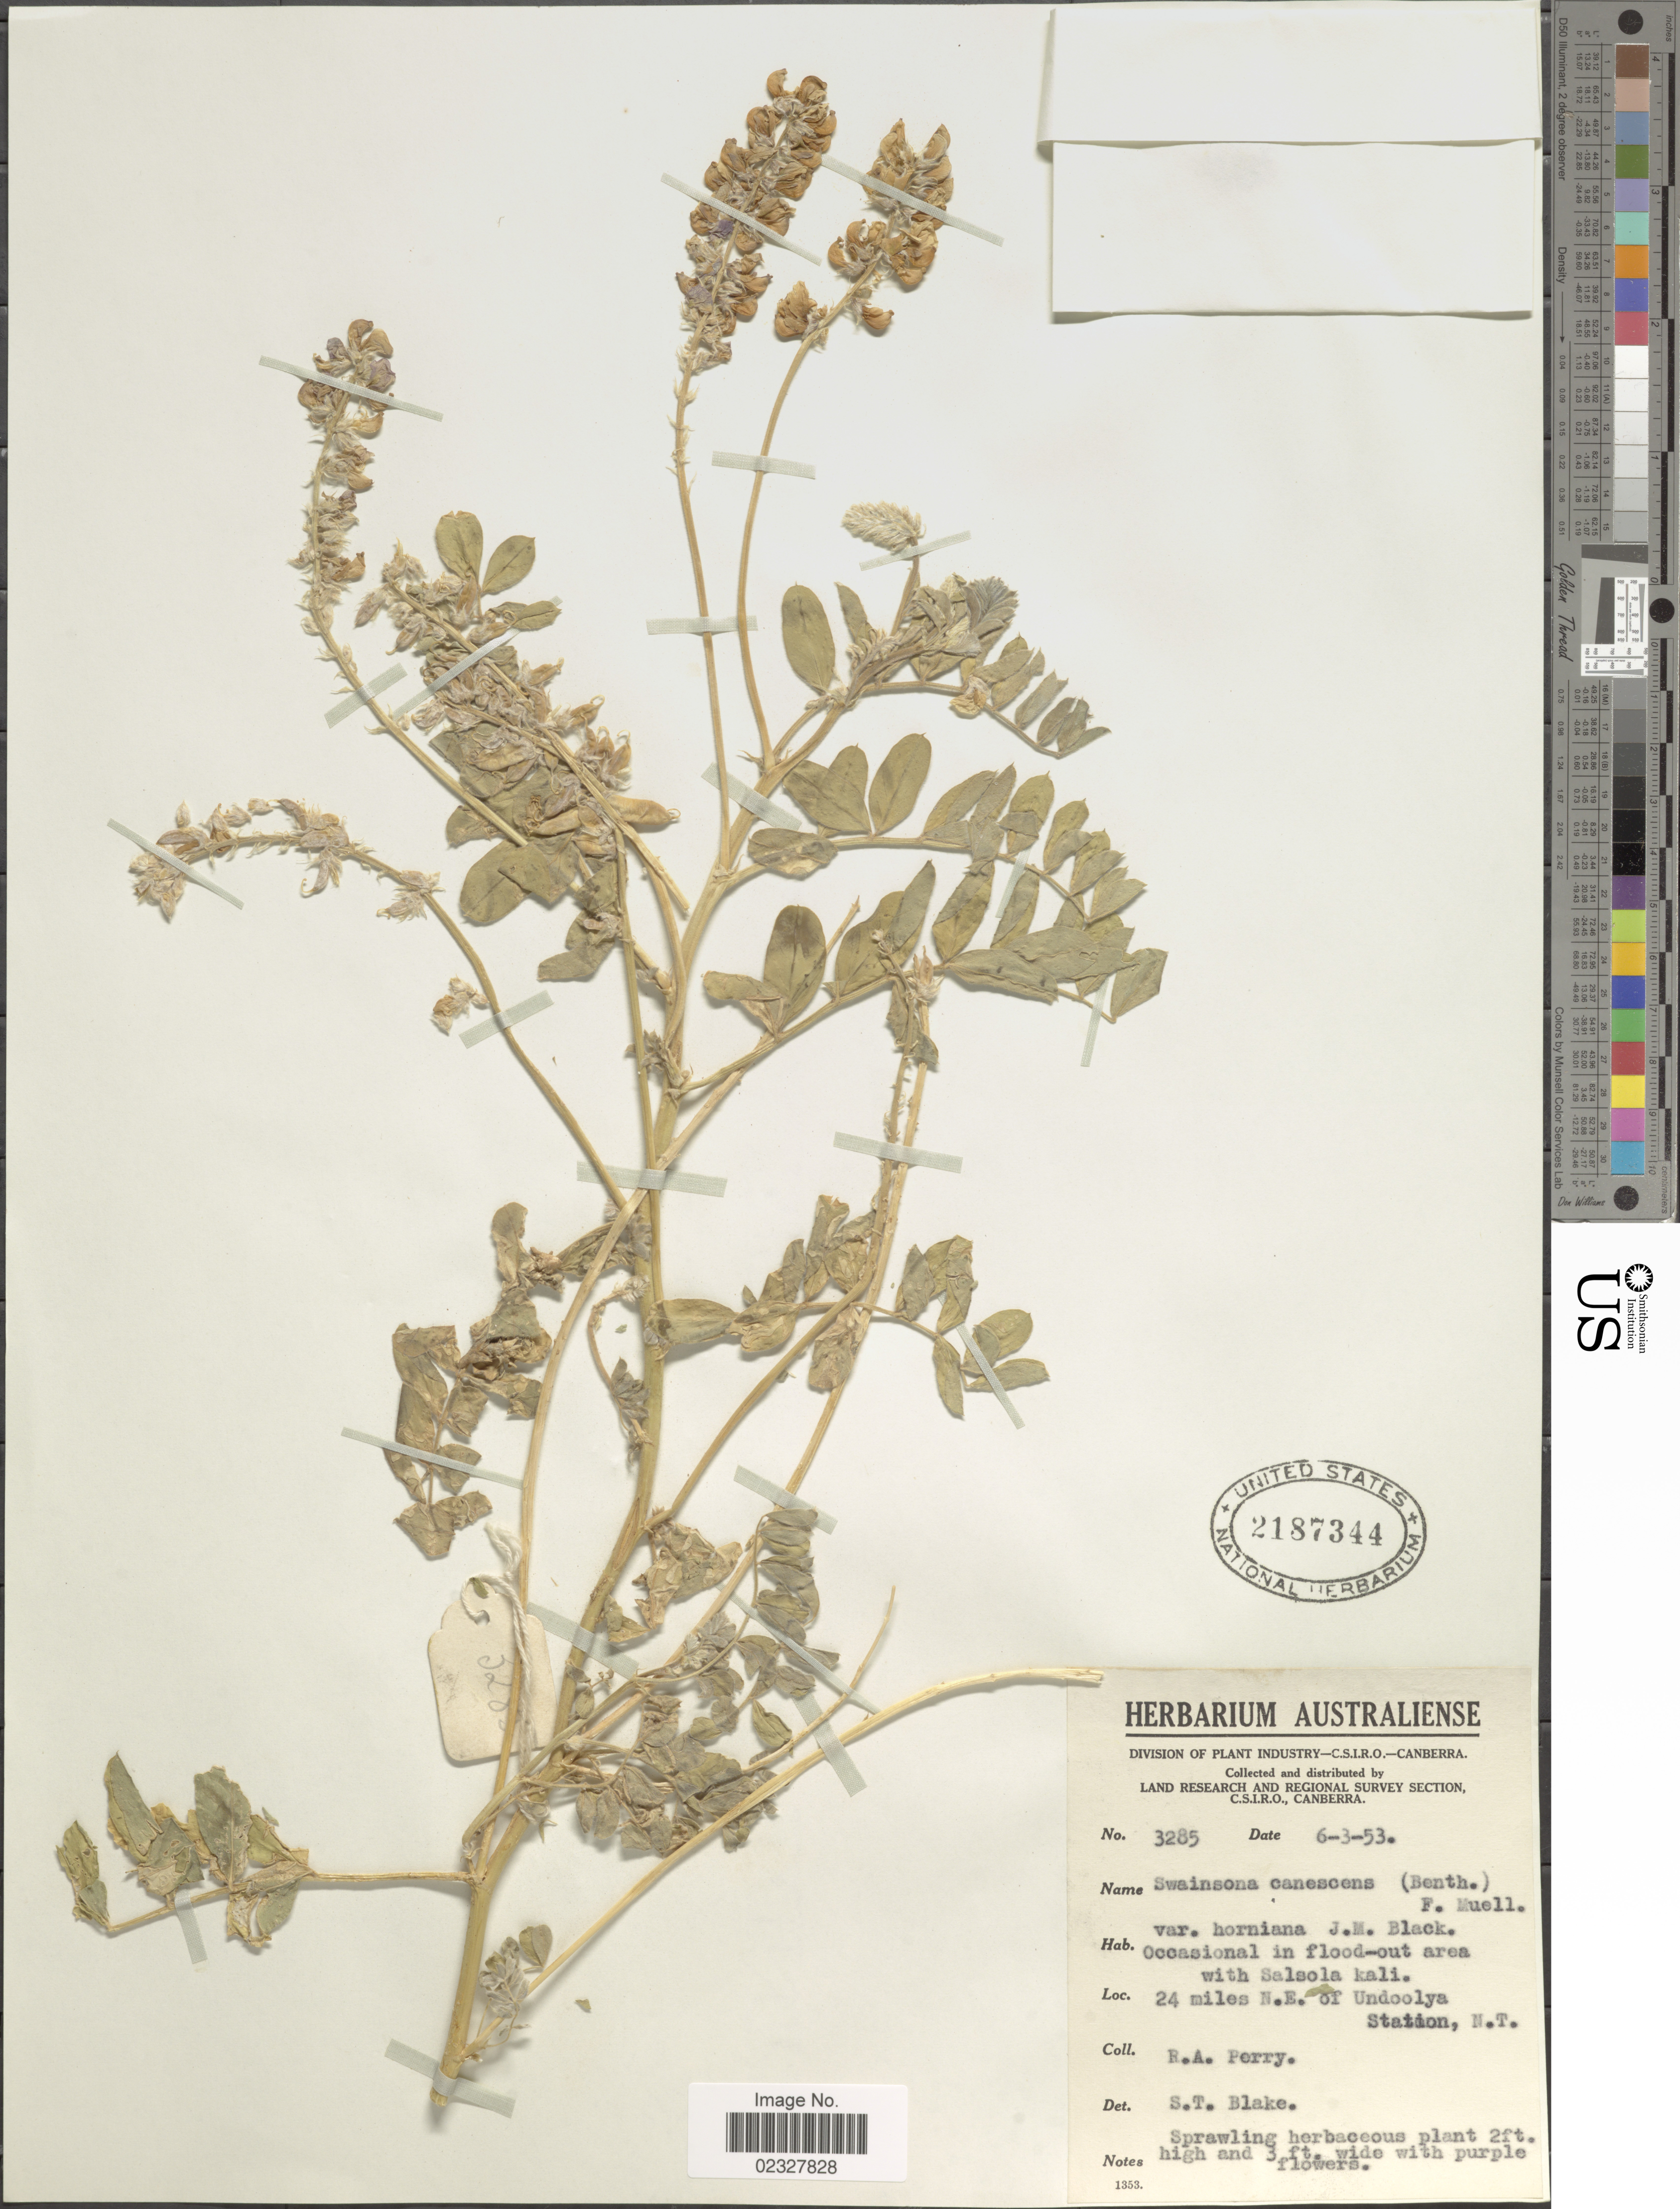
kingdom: Plantae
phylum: Tracheophyta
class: Magnoliopsida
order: Fabales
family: Fabaceae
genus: Swainsona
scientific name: Swainsona canescens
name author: F. Muell.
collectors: Perry, R. A.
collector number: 3285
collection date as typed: Transcribed d/m/y: 6/3/53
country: Australia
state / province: Northern Territory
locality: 24 miles N.E. of Undoolya Station, N.T.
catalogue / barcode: US 2187344